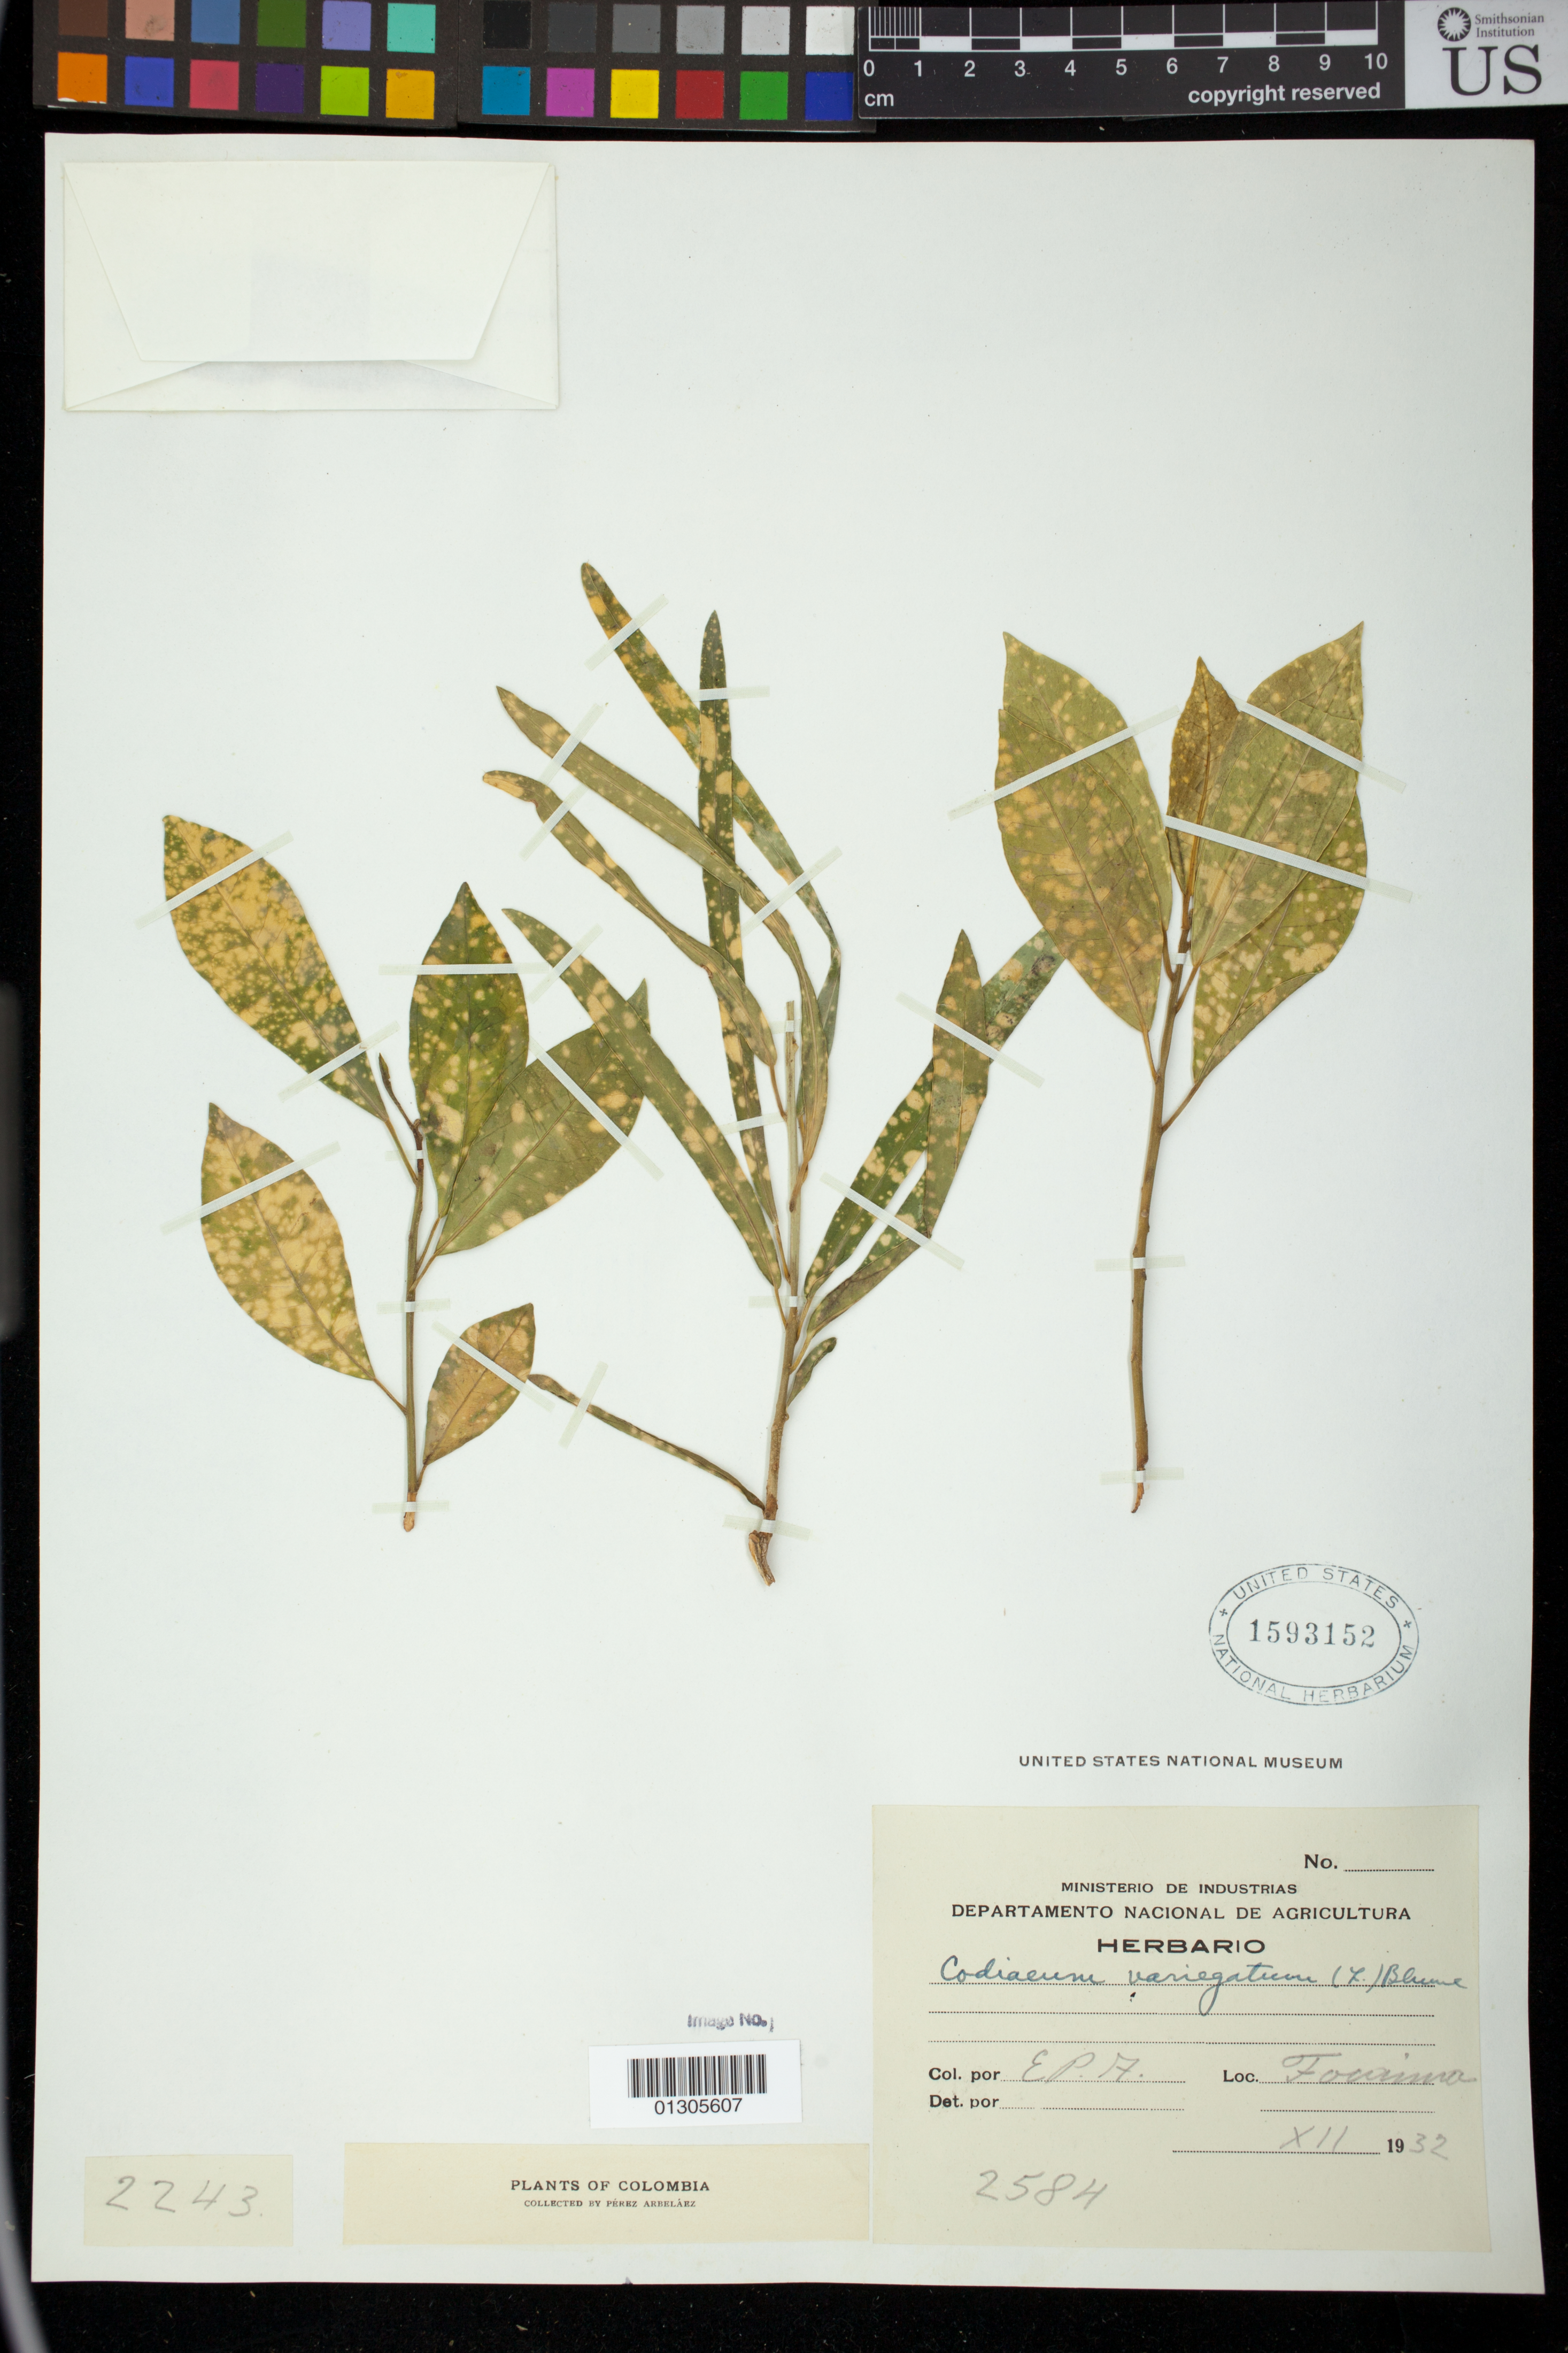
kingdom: Plantae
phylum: Tracheophyta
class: Magnoliopsida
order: Malpighiales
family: Euphorbiaceae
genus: Codiaeum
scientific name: Codiaeum variegatum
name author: (L.) Rumph. ex A. Juss.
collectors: P. Arbelaez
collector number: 2243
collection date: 1932-12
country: Colombia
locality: Fourima [Tauramena?]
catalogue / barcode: US 1593152